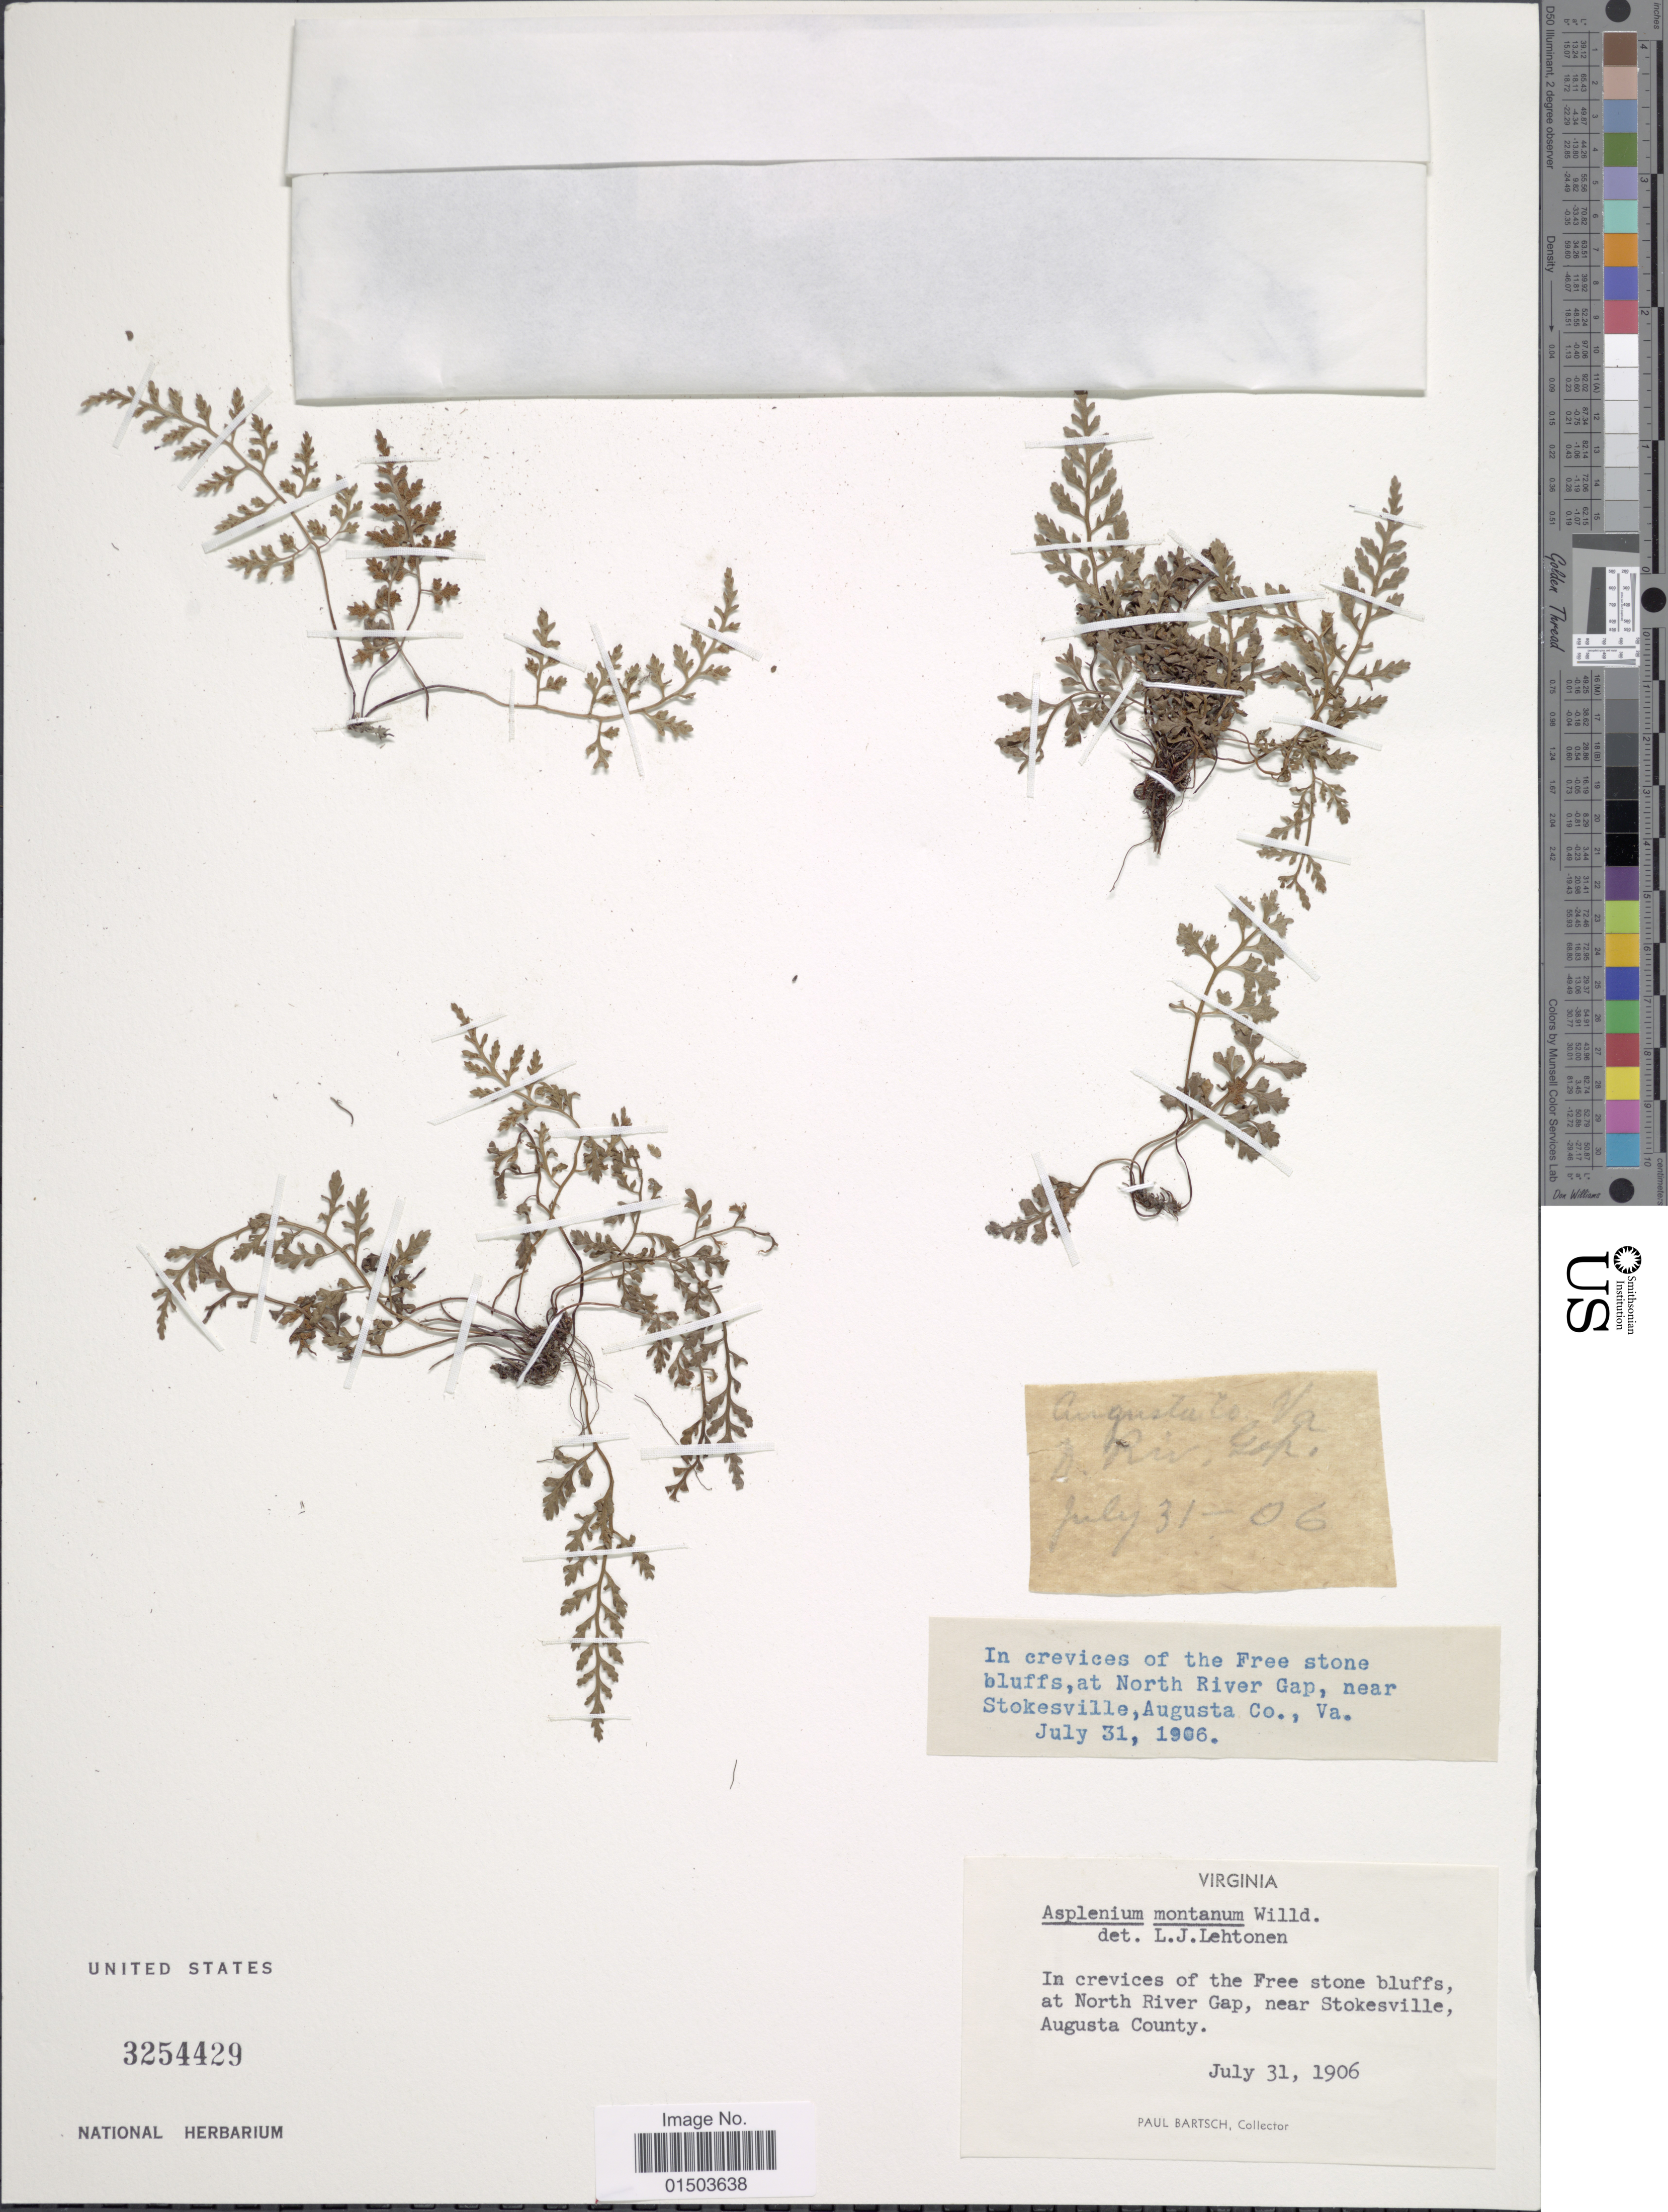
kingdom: Plantae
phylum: Tracheophyta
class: Polypodiopsida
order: Polypodiales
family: Aspleniaceae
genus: Asplenium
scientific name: Asplenium montanum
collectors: P. Bartsch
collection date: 1906-07-31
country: United States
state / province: Virginia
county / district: Augusta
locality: Virginia, In crevices of the Free stone Bluffs at North River Gap, near Stokesville, Augusta County.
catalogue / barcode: US 3254429